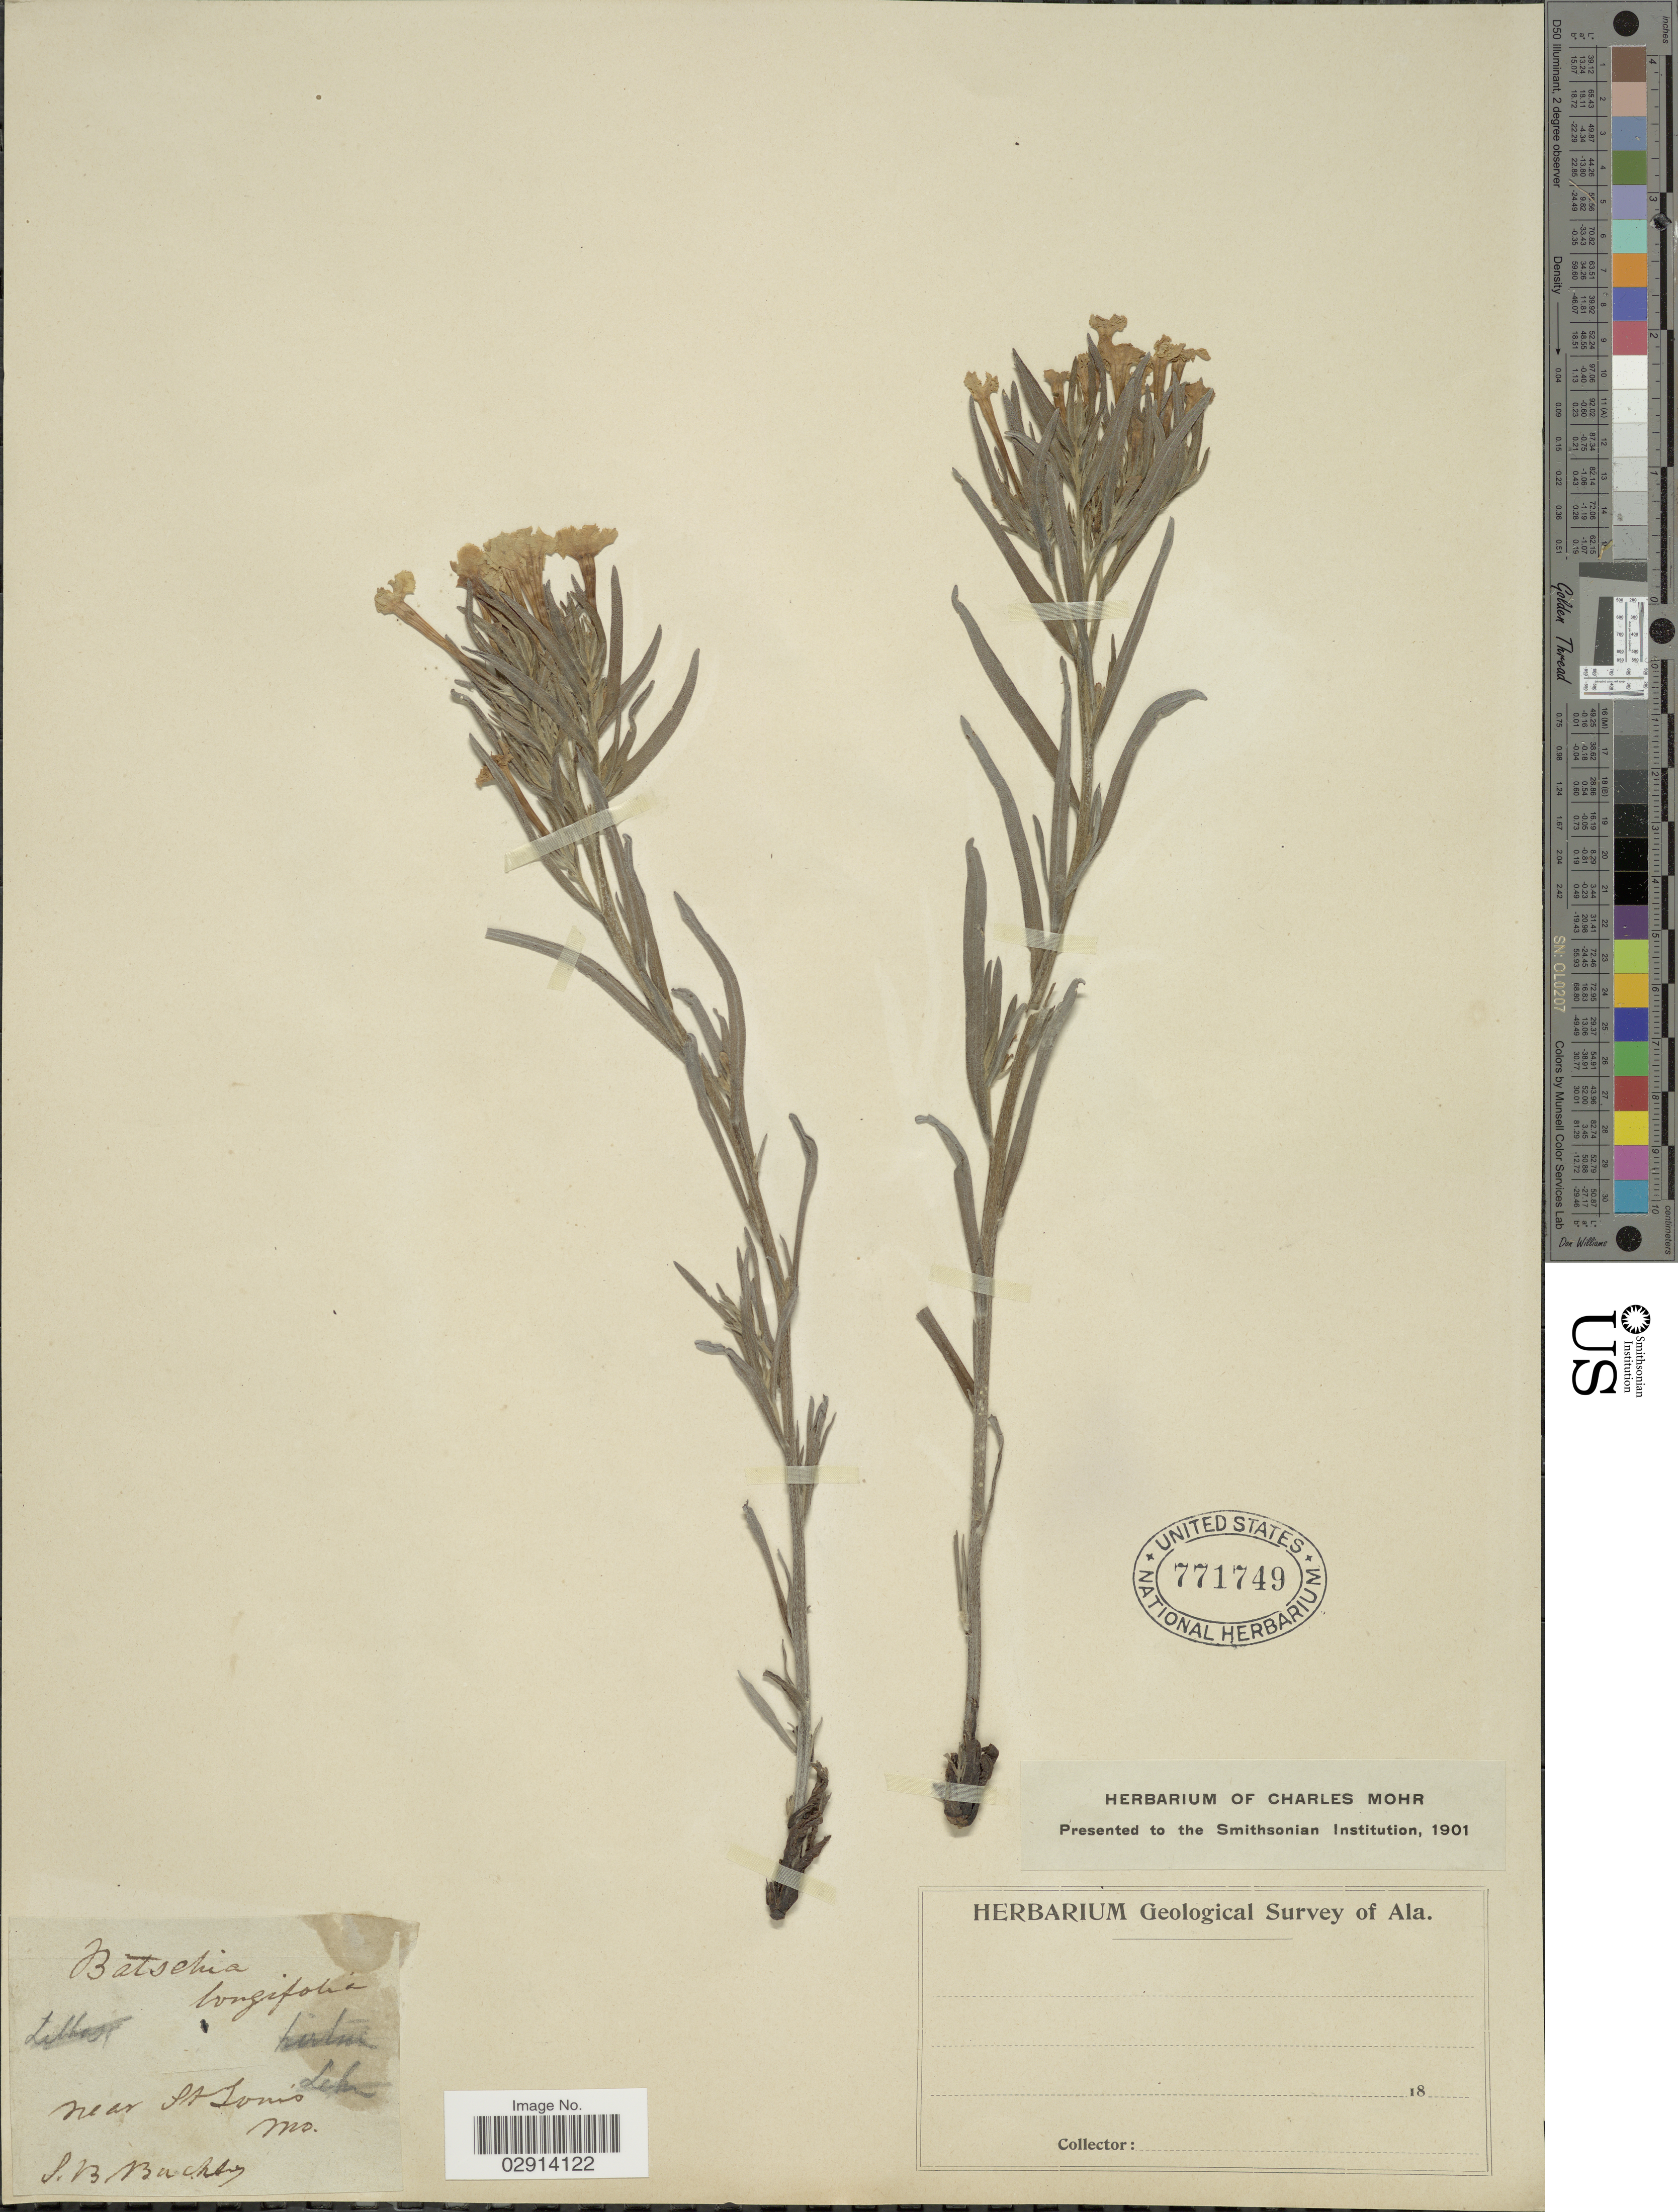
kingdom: Plantae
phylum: Tracheophyta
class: Magnoliopsida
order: Boraginales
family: Boraginaceae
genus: Lithospermum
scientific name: Lithospermum incisum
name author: Lehm.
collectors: S. B. Buckley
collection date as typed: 18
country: United States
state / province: Missouri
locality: Near St. Lomis, Mo.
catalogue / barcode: US 771749